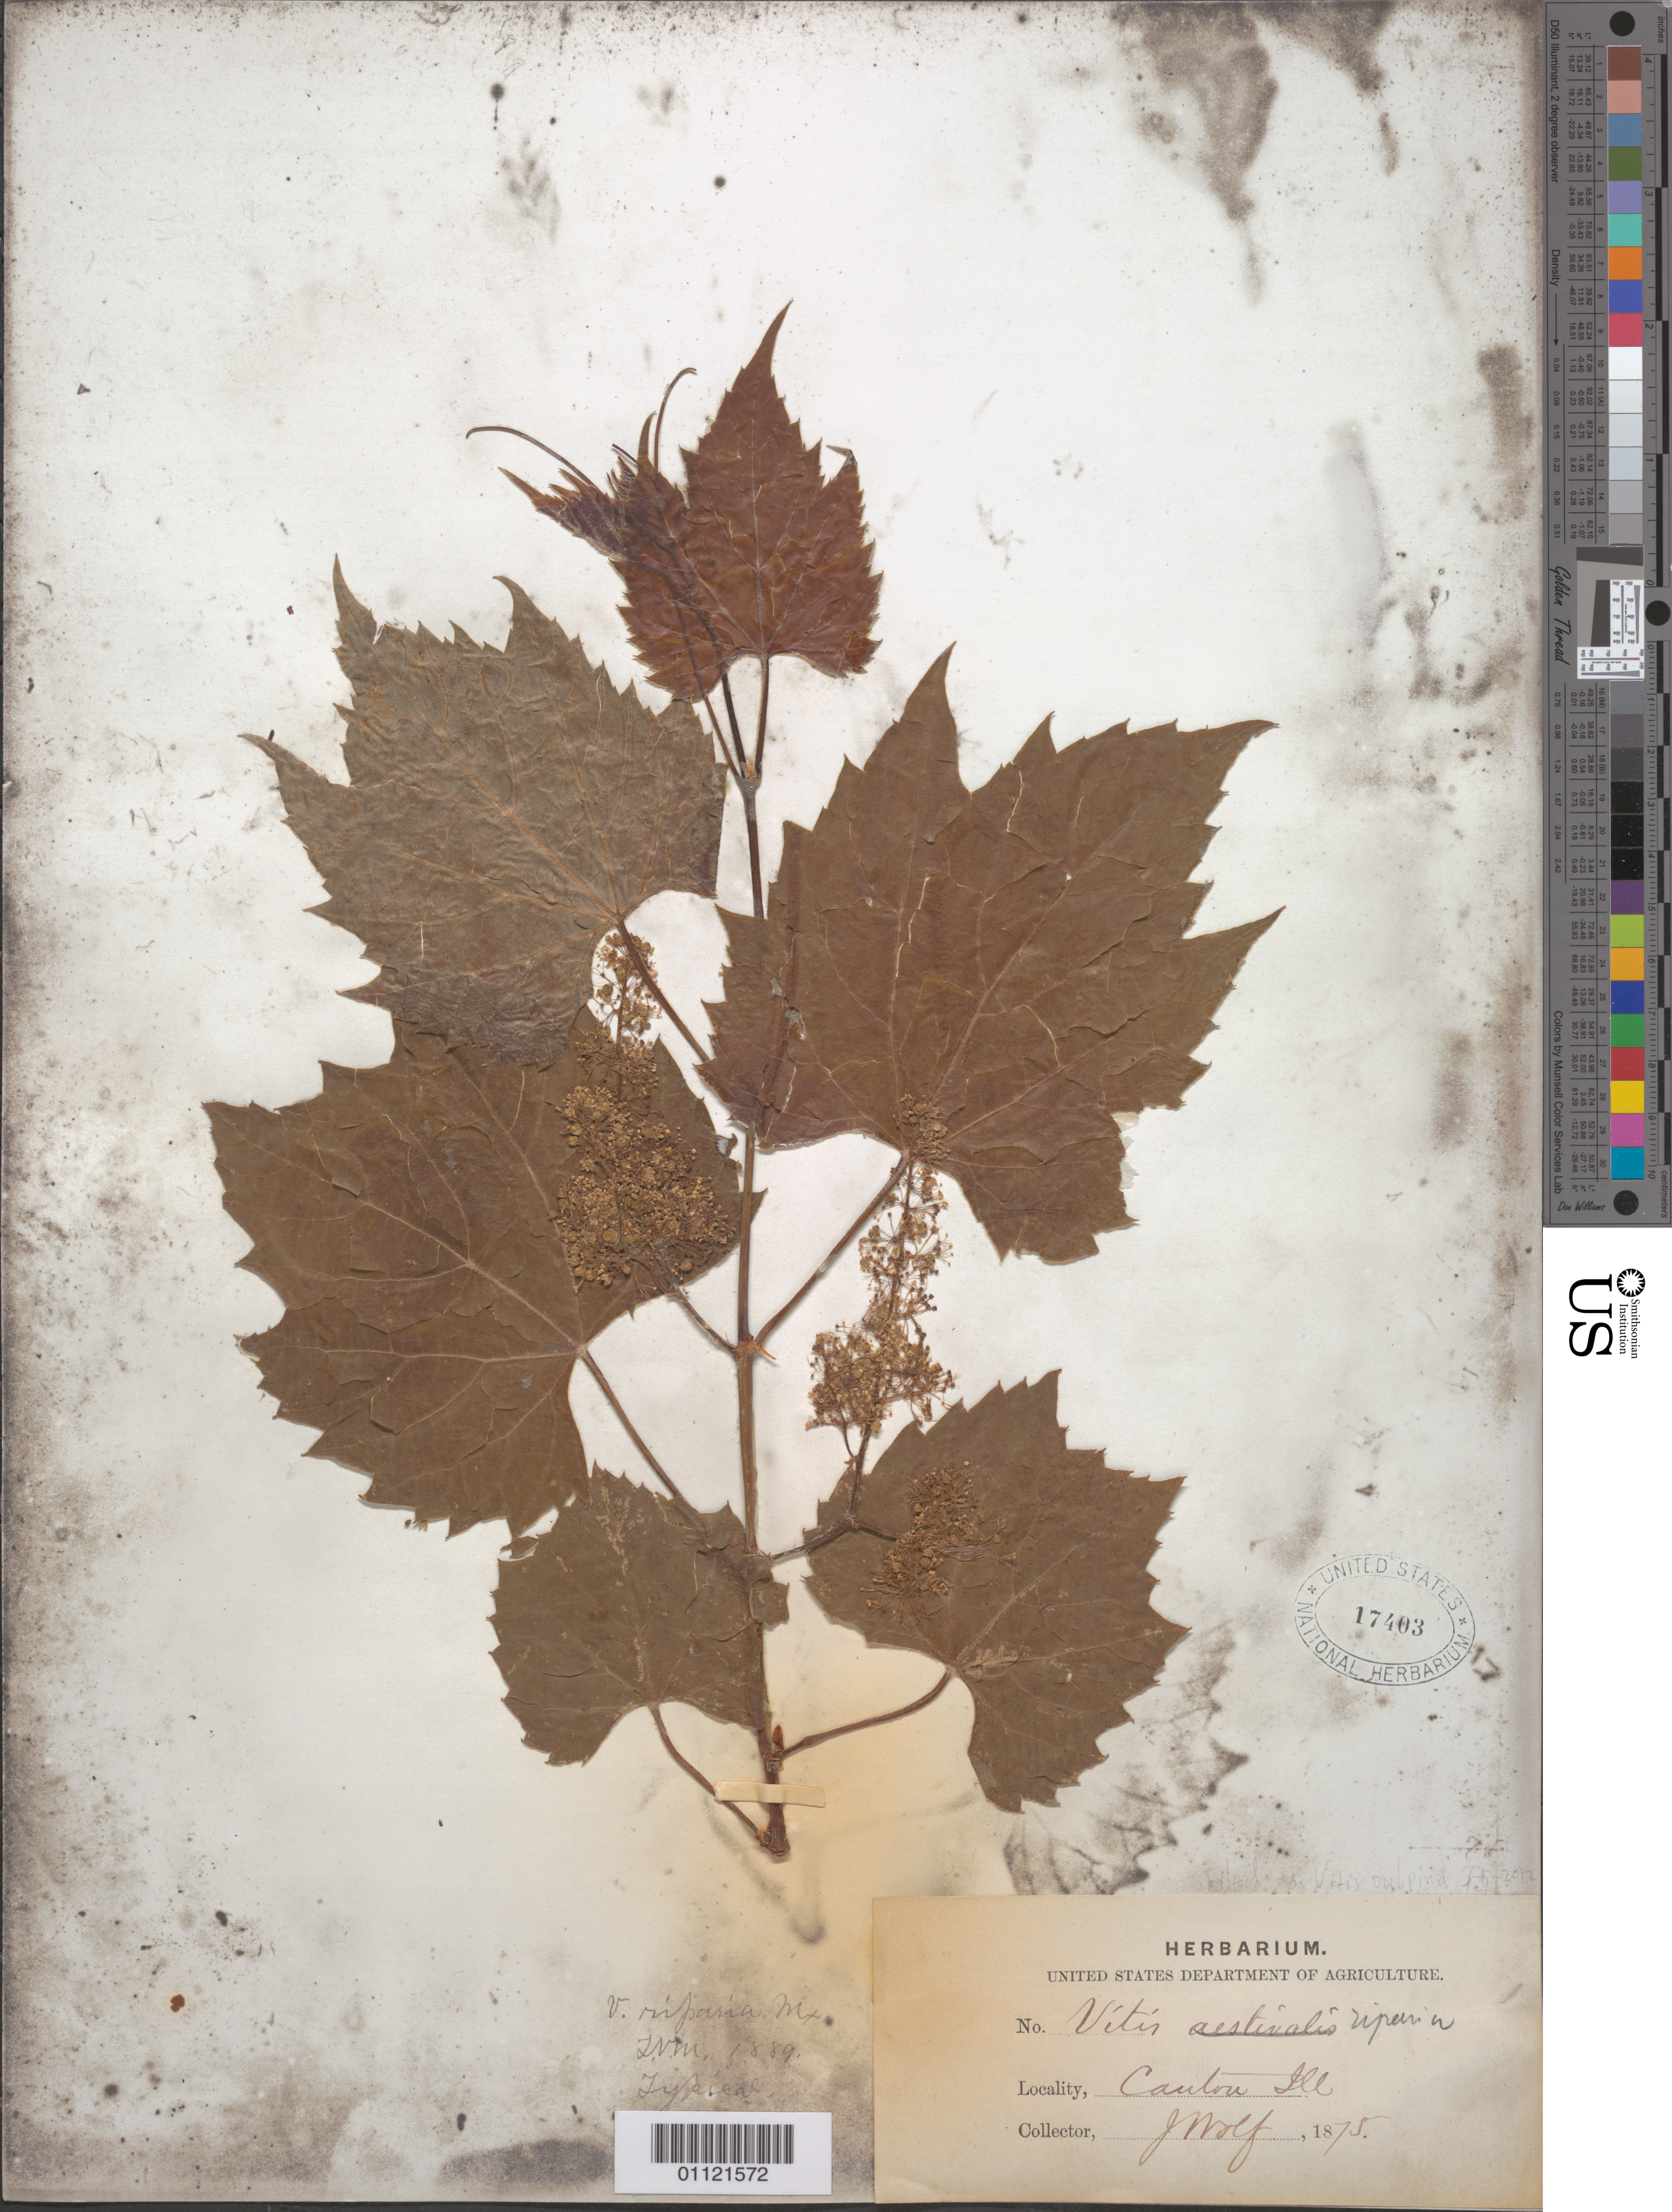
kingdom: Plantae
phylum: Tracheophyta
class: Magnoliopsida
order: Vitales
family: Vitaceae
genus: Vitis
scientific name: Vitis vulpina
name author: L.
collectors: J. Wolf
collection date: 1875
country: United States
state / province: Illinois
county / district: Fulton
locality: Canton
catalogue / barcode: US 17403